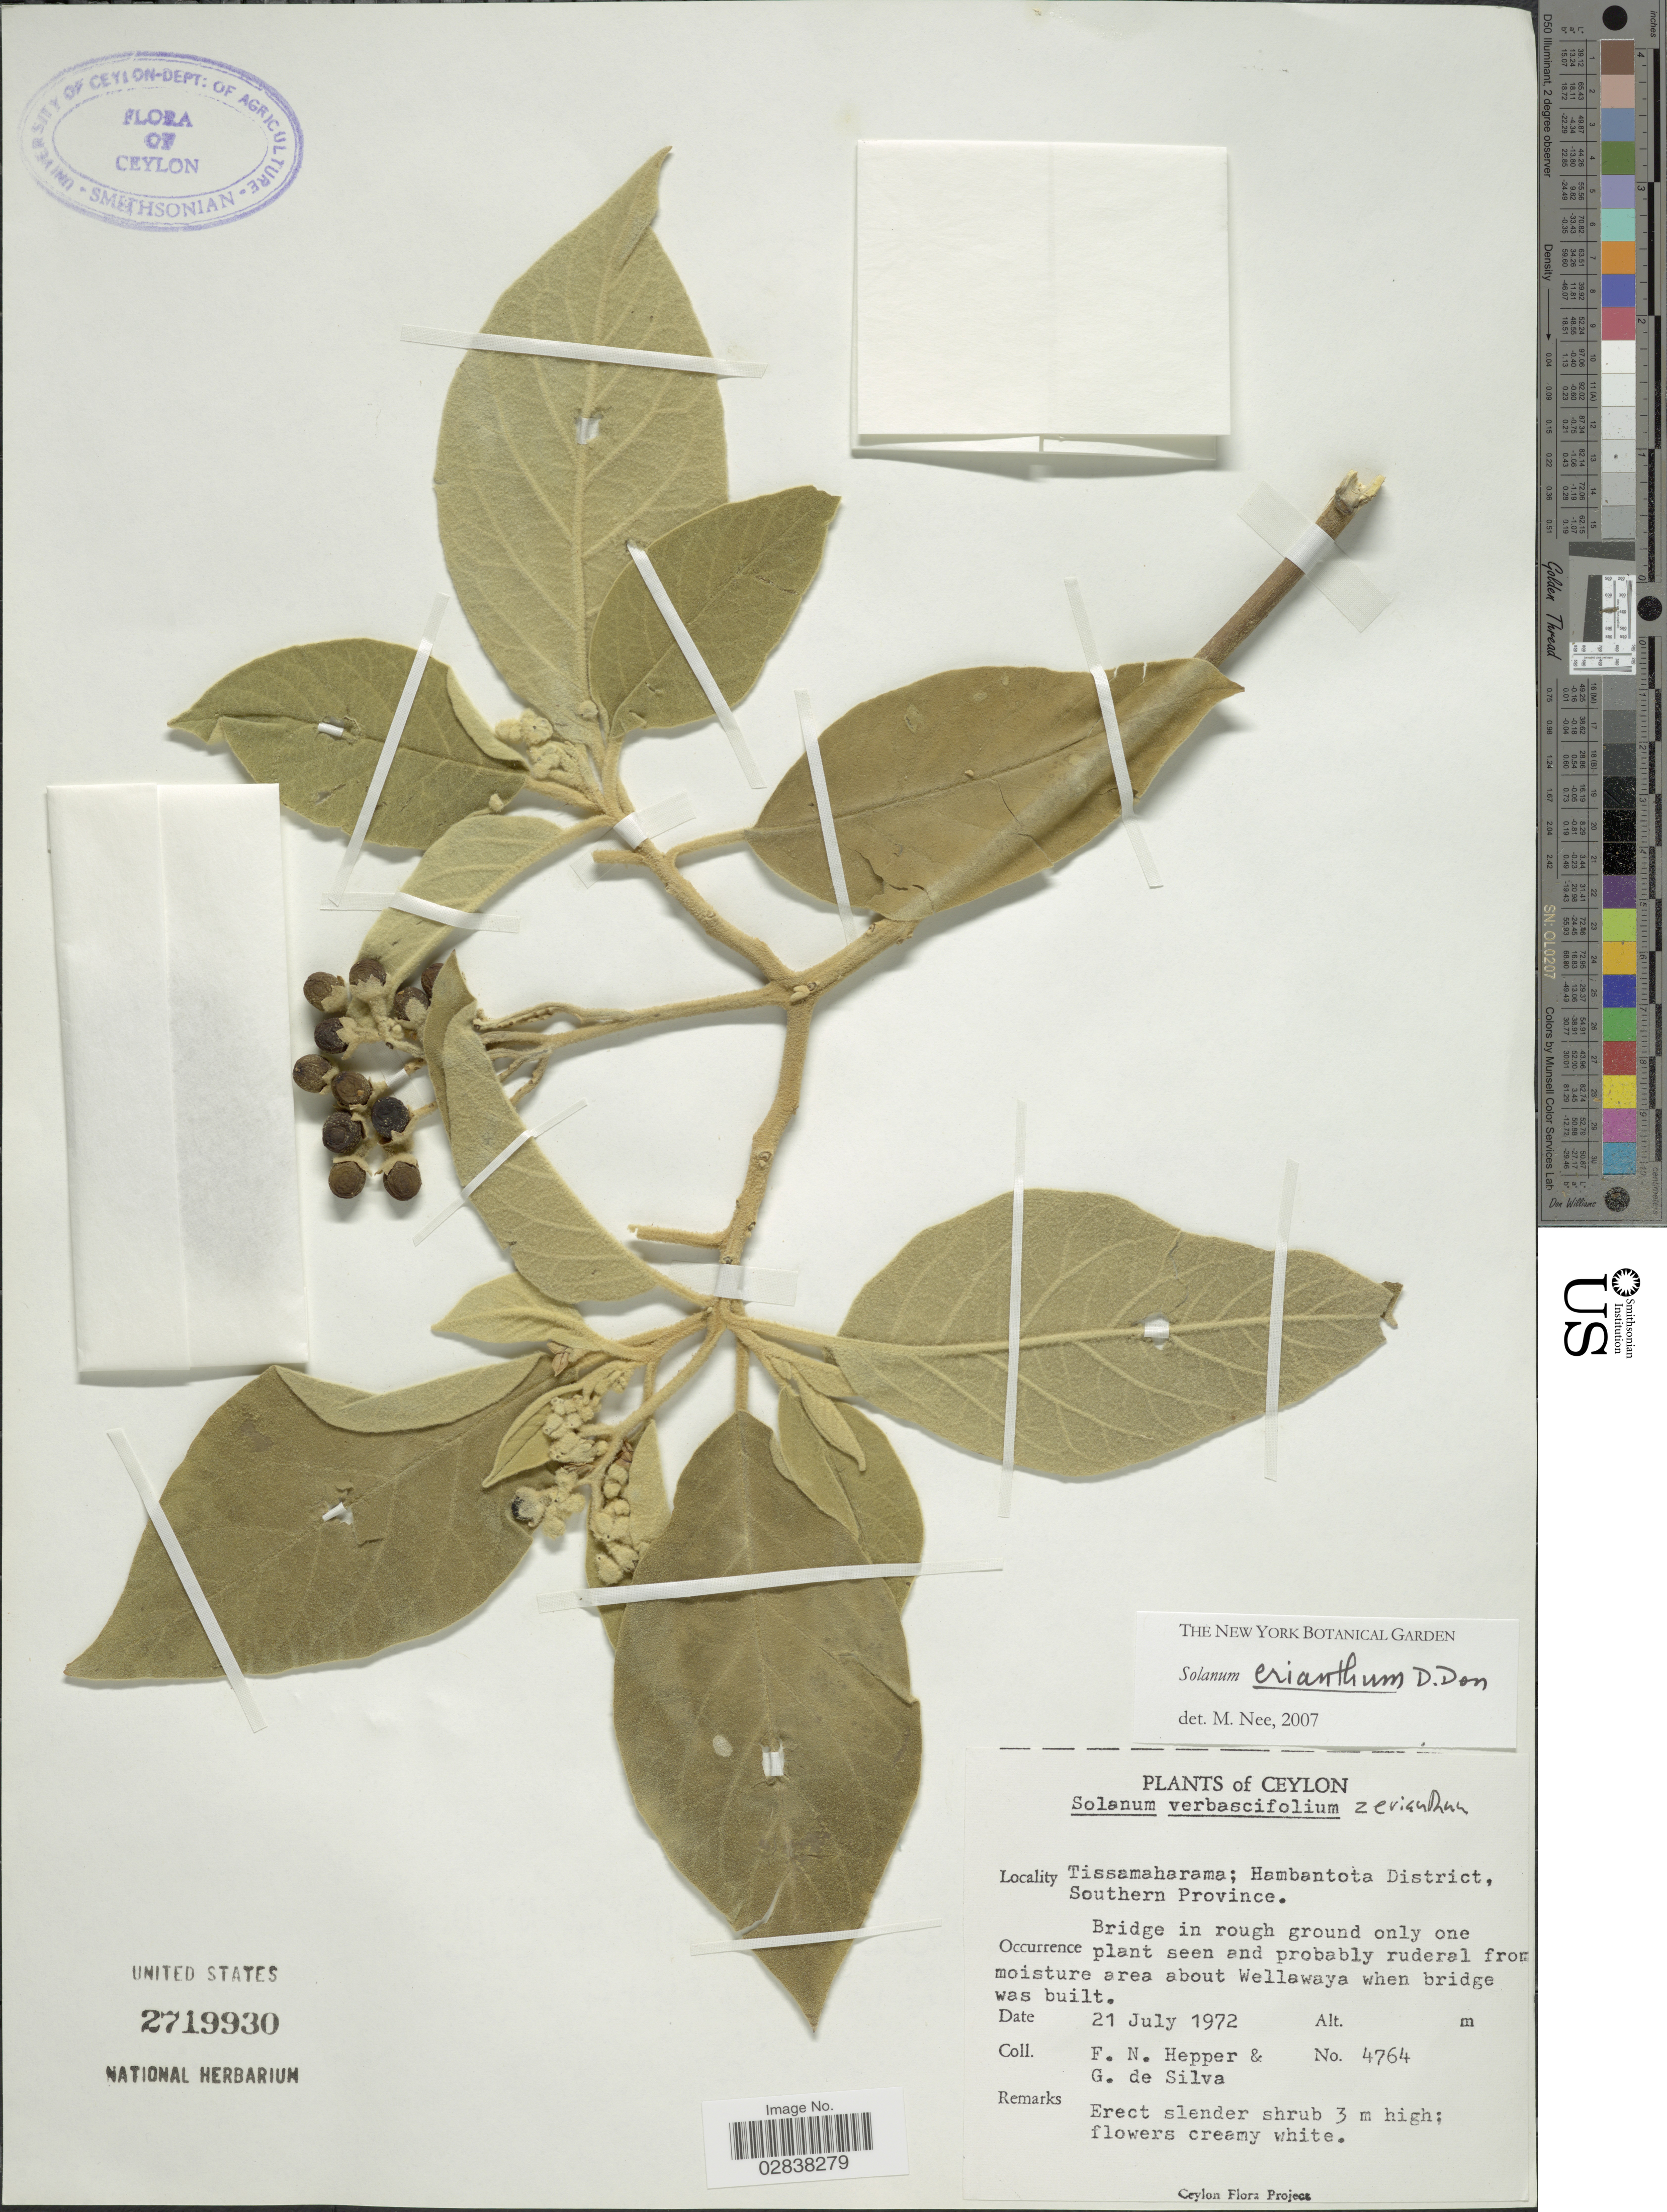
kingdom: Plantae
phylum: Tracheophyta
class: Magnoliopsida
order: Solanales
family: Solanaceae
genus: Solanum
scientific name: Solanum erianthum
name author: D. Don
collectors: F. Hepper & G. De Silva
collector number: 4764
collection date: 1972-07-21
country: Sri Lanka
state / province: Southern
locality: Ceylon, Tissamaharama, Hambantota District.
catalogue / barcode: US 2719930